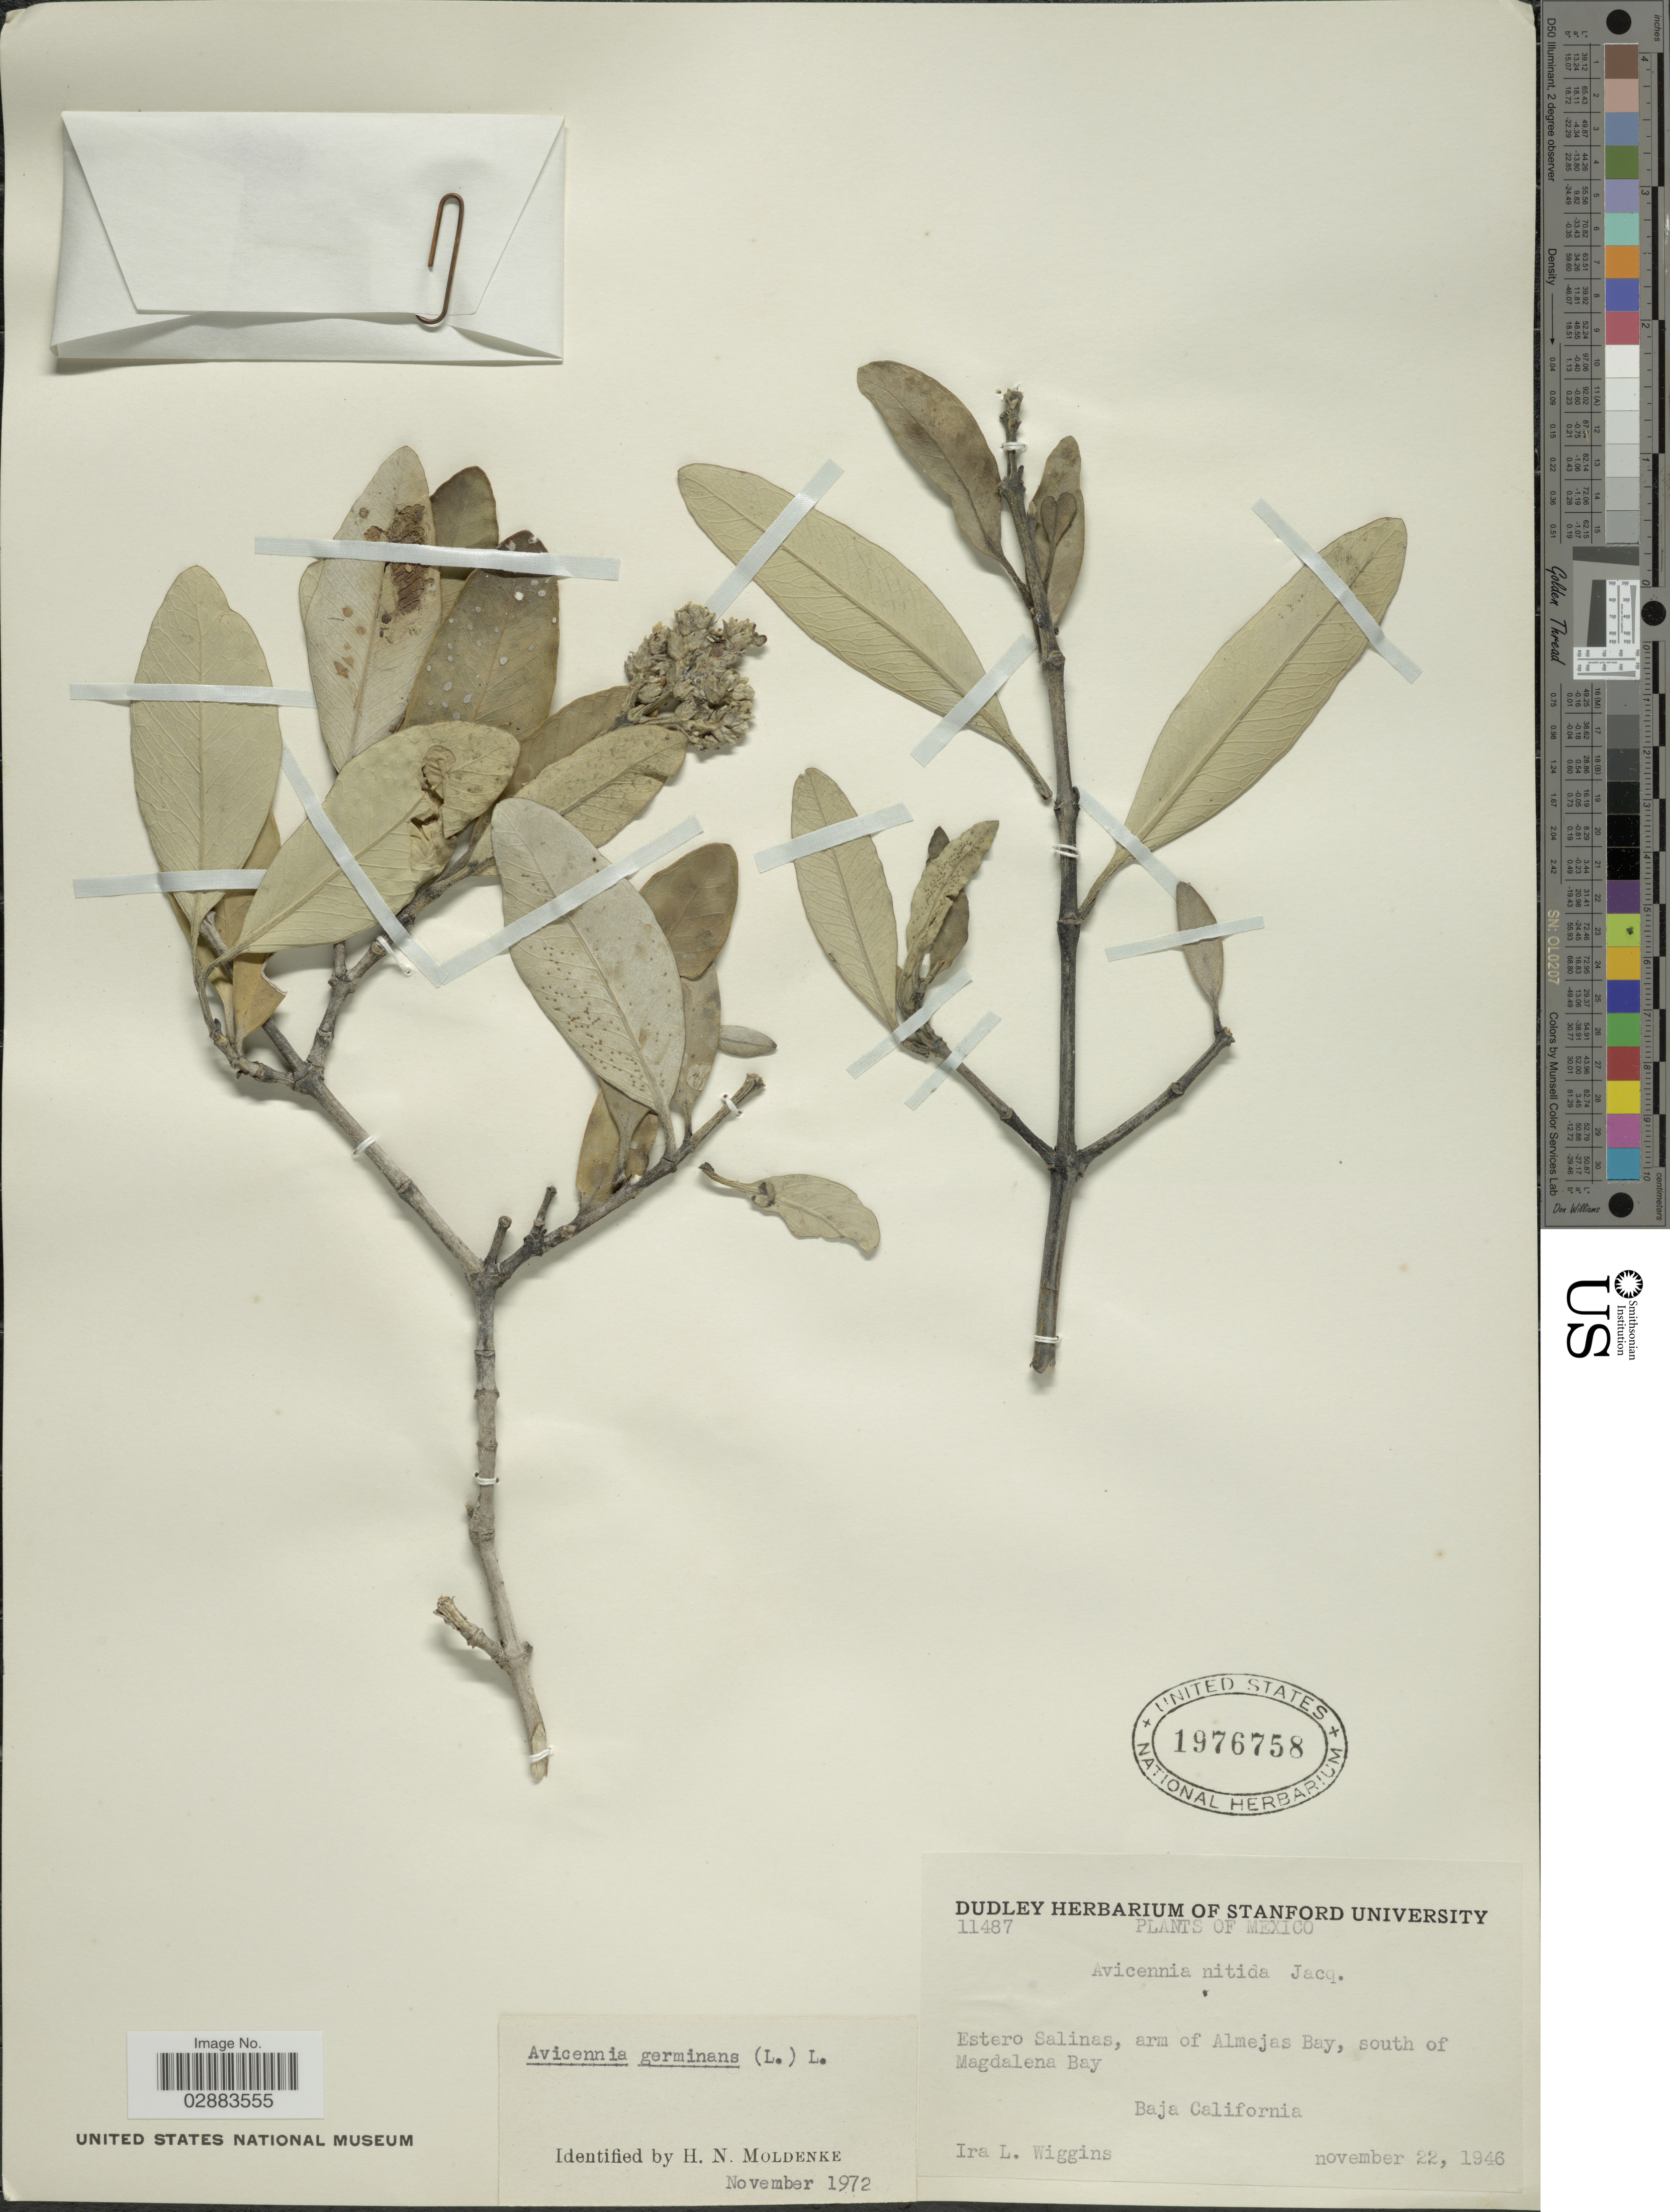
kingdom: Plantae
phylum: Tracheophyta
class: Magnoliopsida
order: Lamiales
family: Acanthaceae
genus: Avicennia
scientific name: Avicennia germinans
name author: (L.) L.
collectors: I. L. Wiggins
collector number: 11487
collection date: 1946-11-22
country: Mexico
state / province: Baja California Sur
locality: Estero Salinas, arm of Almejas Bay, south of Magdalena Bay.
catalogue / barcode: US 1976758